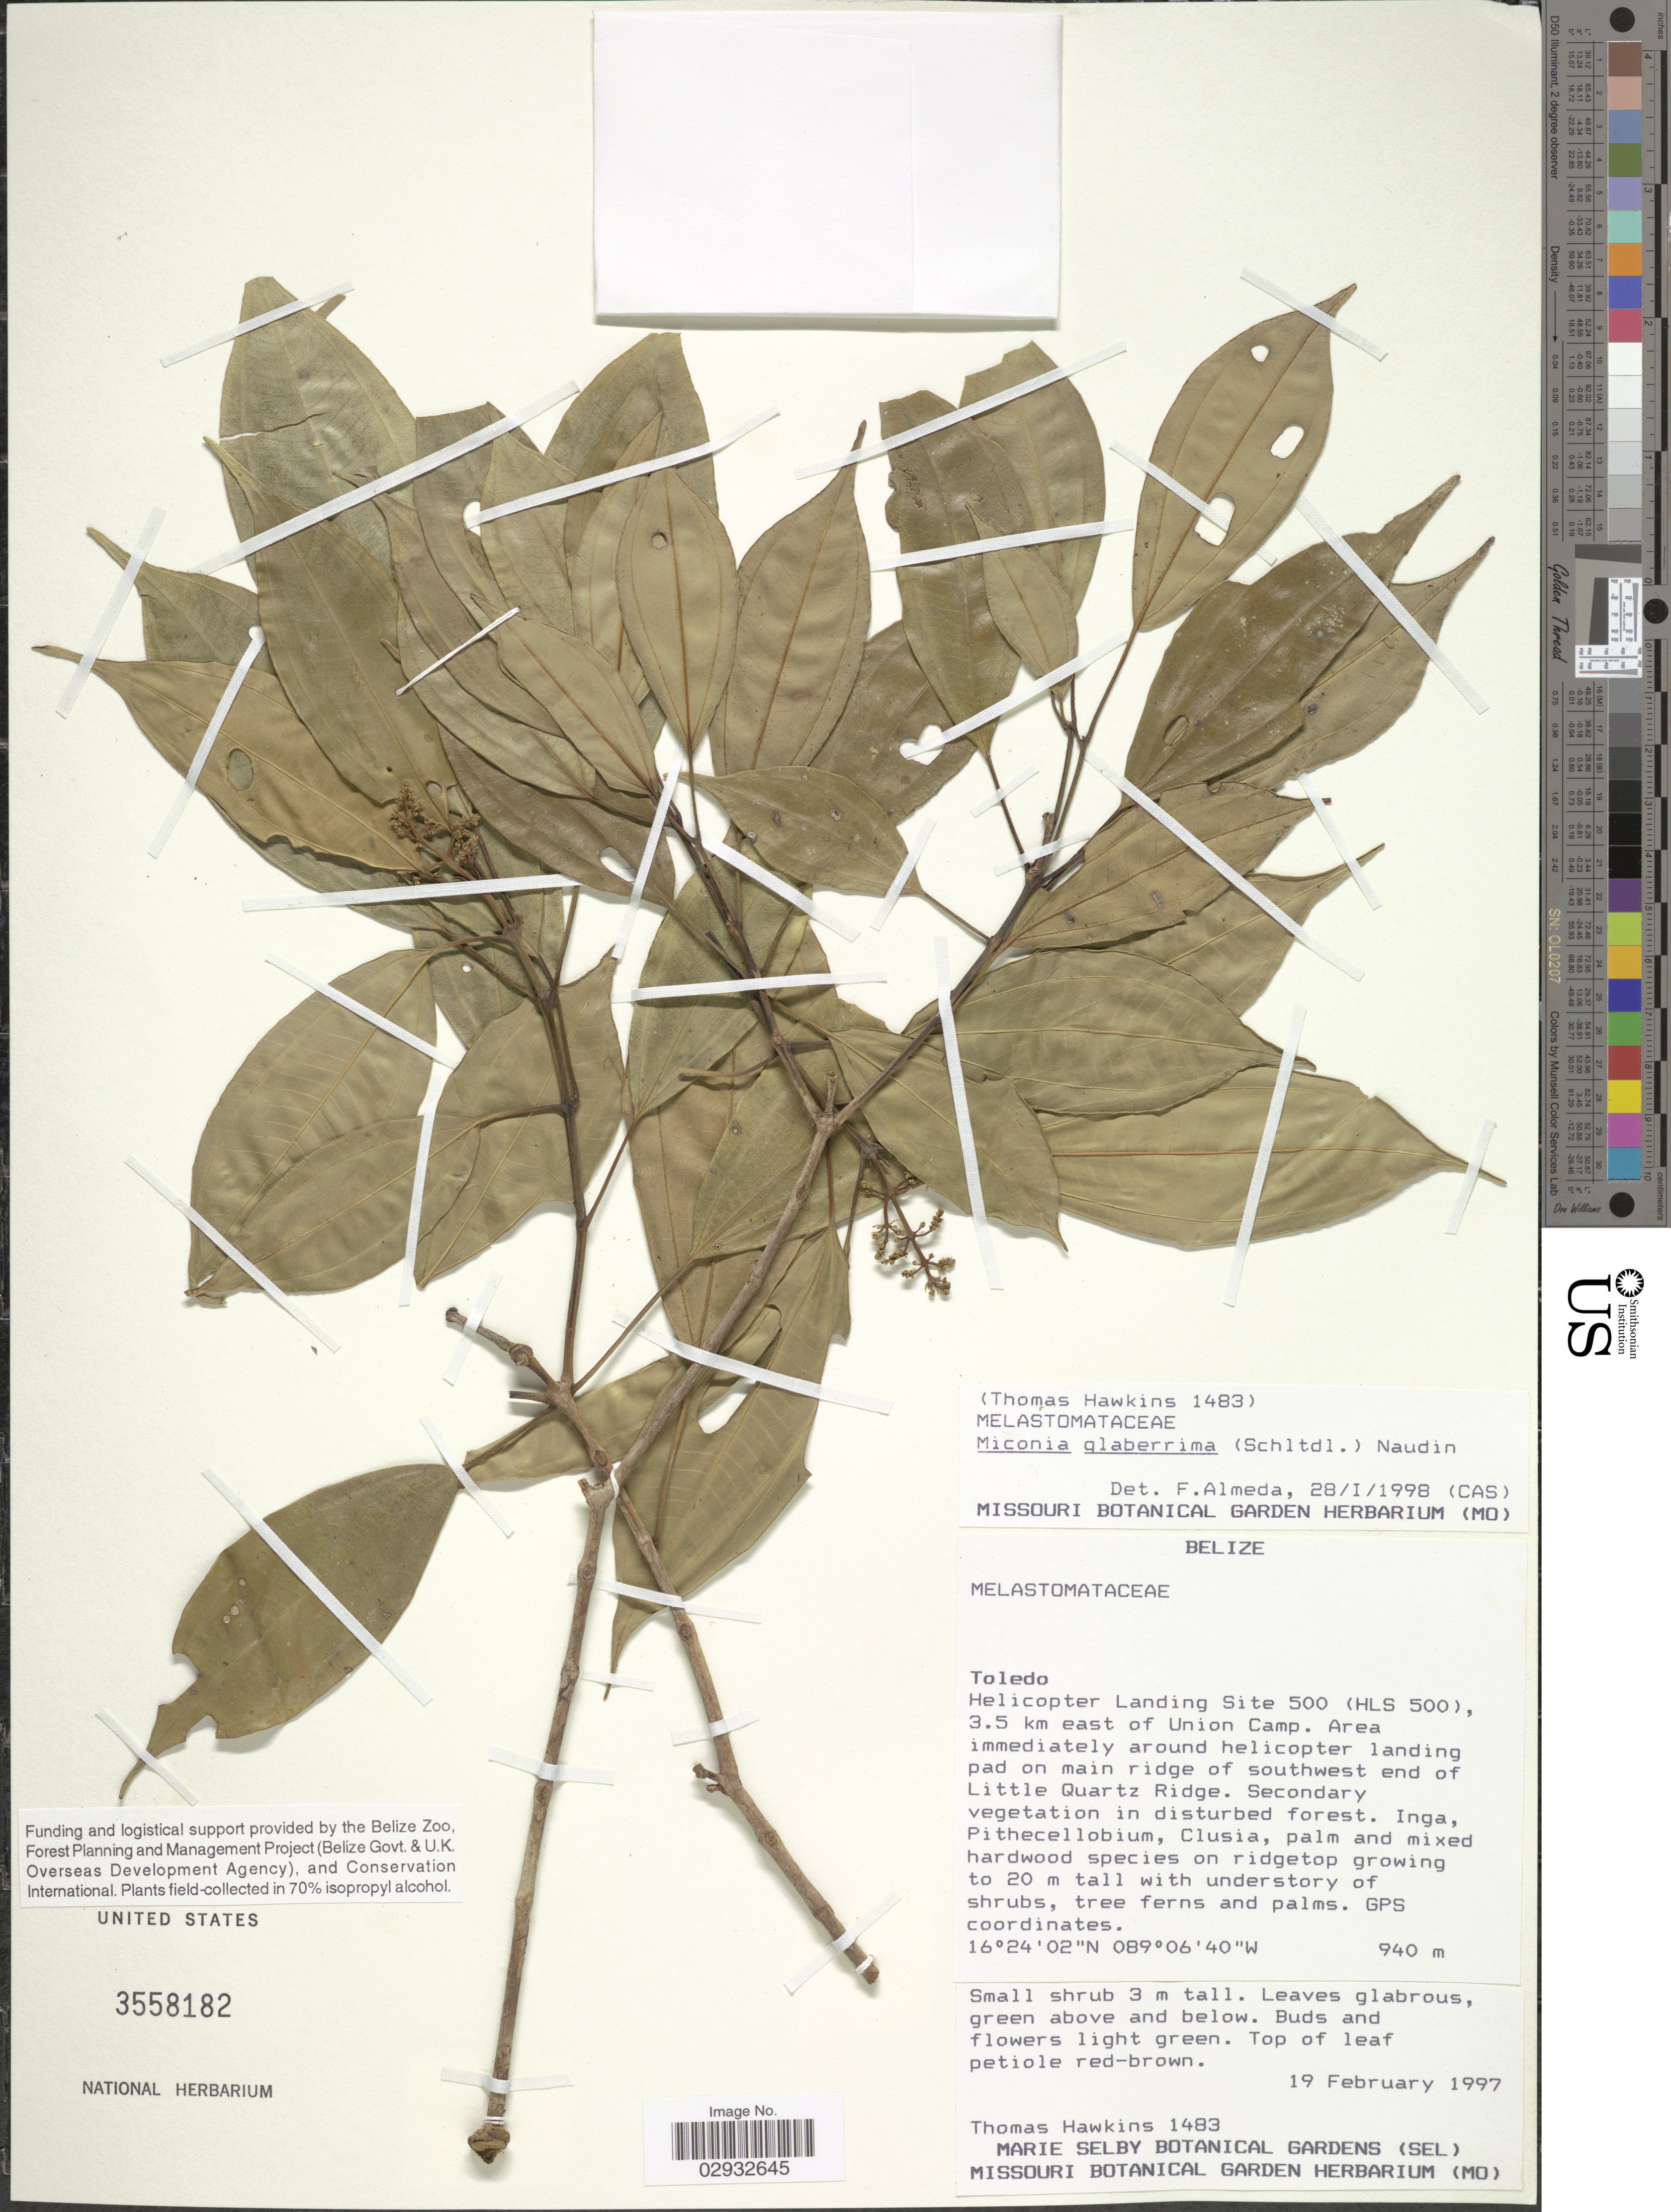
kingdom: Plantae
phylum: Tracheophyta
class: Magnoliopsida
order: Myrtales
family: Melastomataceae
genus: Miconia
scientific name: Miconia glaberrima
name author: (Schltdl.) Naudin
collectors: T. Hawkins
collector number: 1483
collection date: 1997-02-19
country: Belize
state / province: Toledo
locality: Helicopter Landing Site 500 (HLS 500), 3.5 km east of Union Camp. Area immediately around helicopter landing pad on main ridge of southwest end of Little Quartz Ridge.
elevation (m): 940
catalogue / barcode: US 3558182